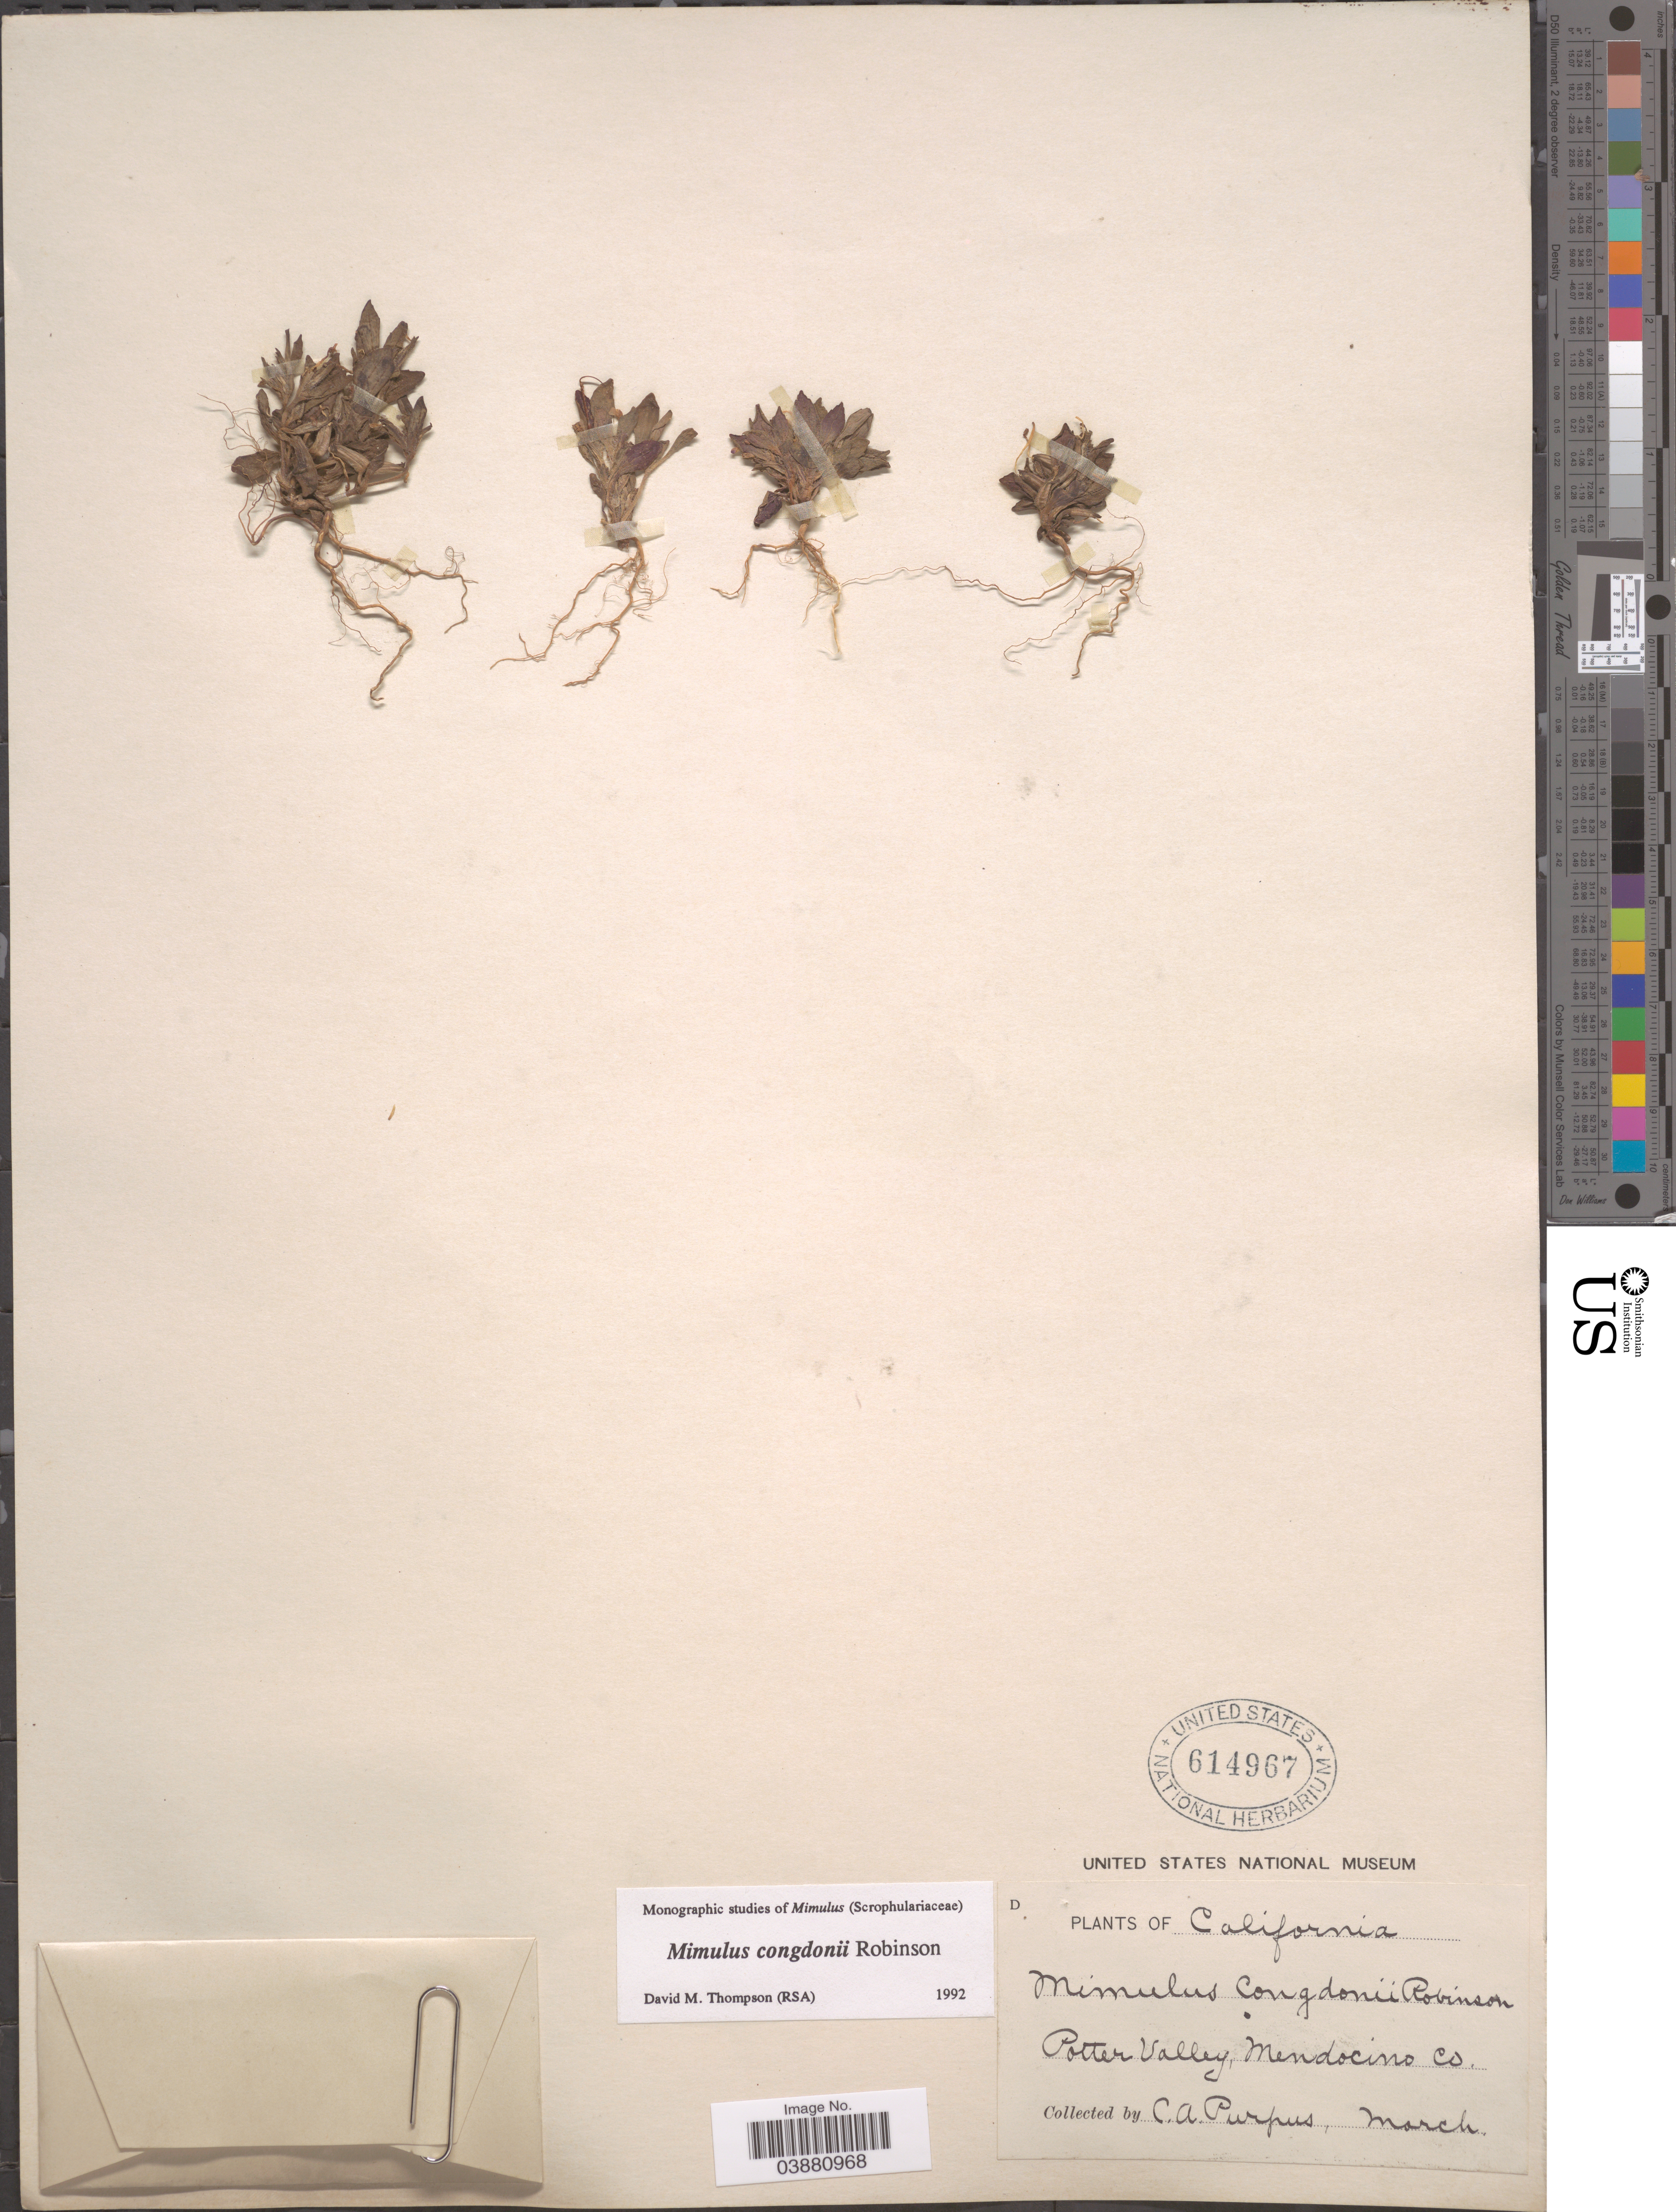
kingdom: Plantae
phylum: Tracheophyta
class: Magnoliopsida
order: Lamiales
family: Phrymaceae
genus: Mimulus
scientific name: Mimulus congdonii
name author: B.L. Rob.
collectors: C. A. Purpus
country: United States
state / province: California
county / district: Mendocino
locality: Potter Valley, Mendocino Co.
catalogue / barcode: US 614967